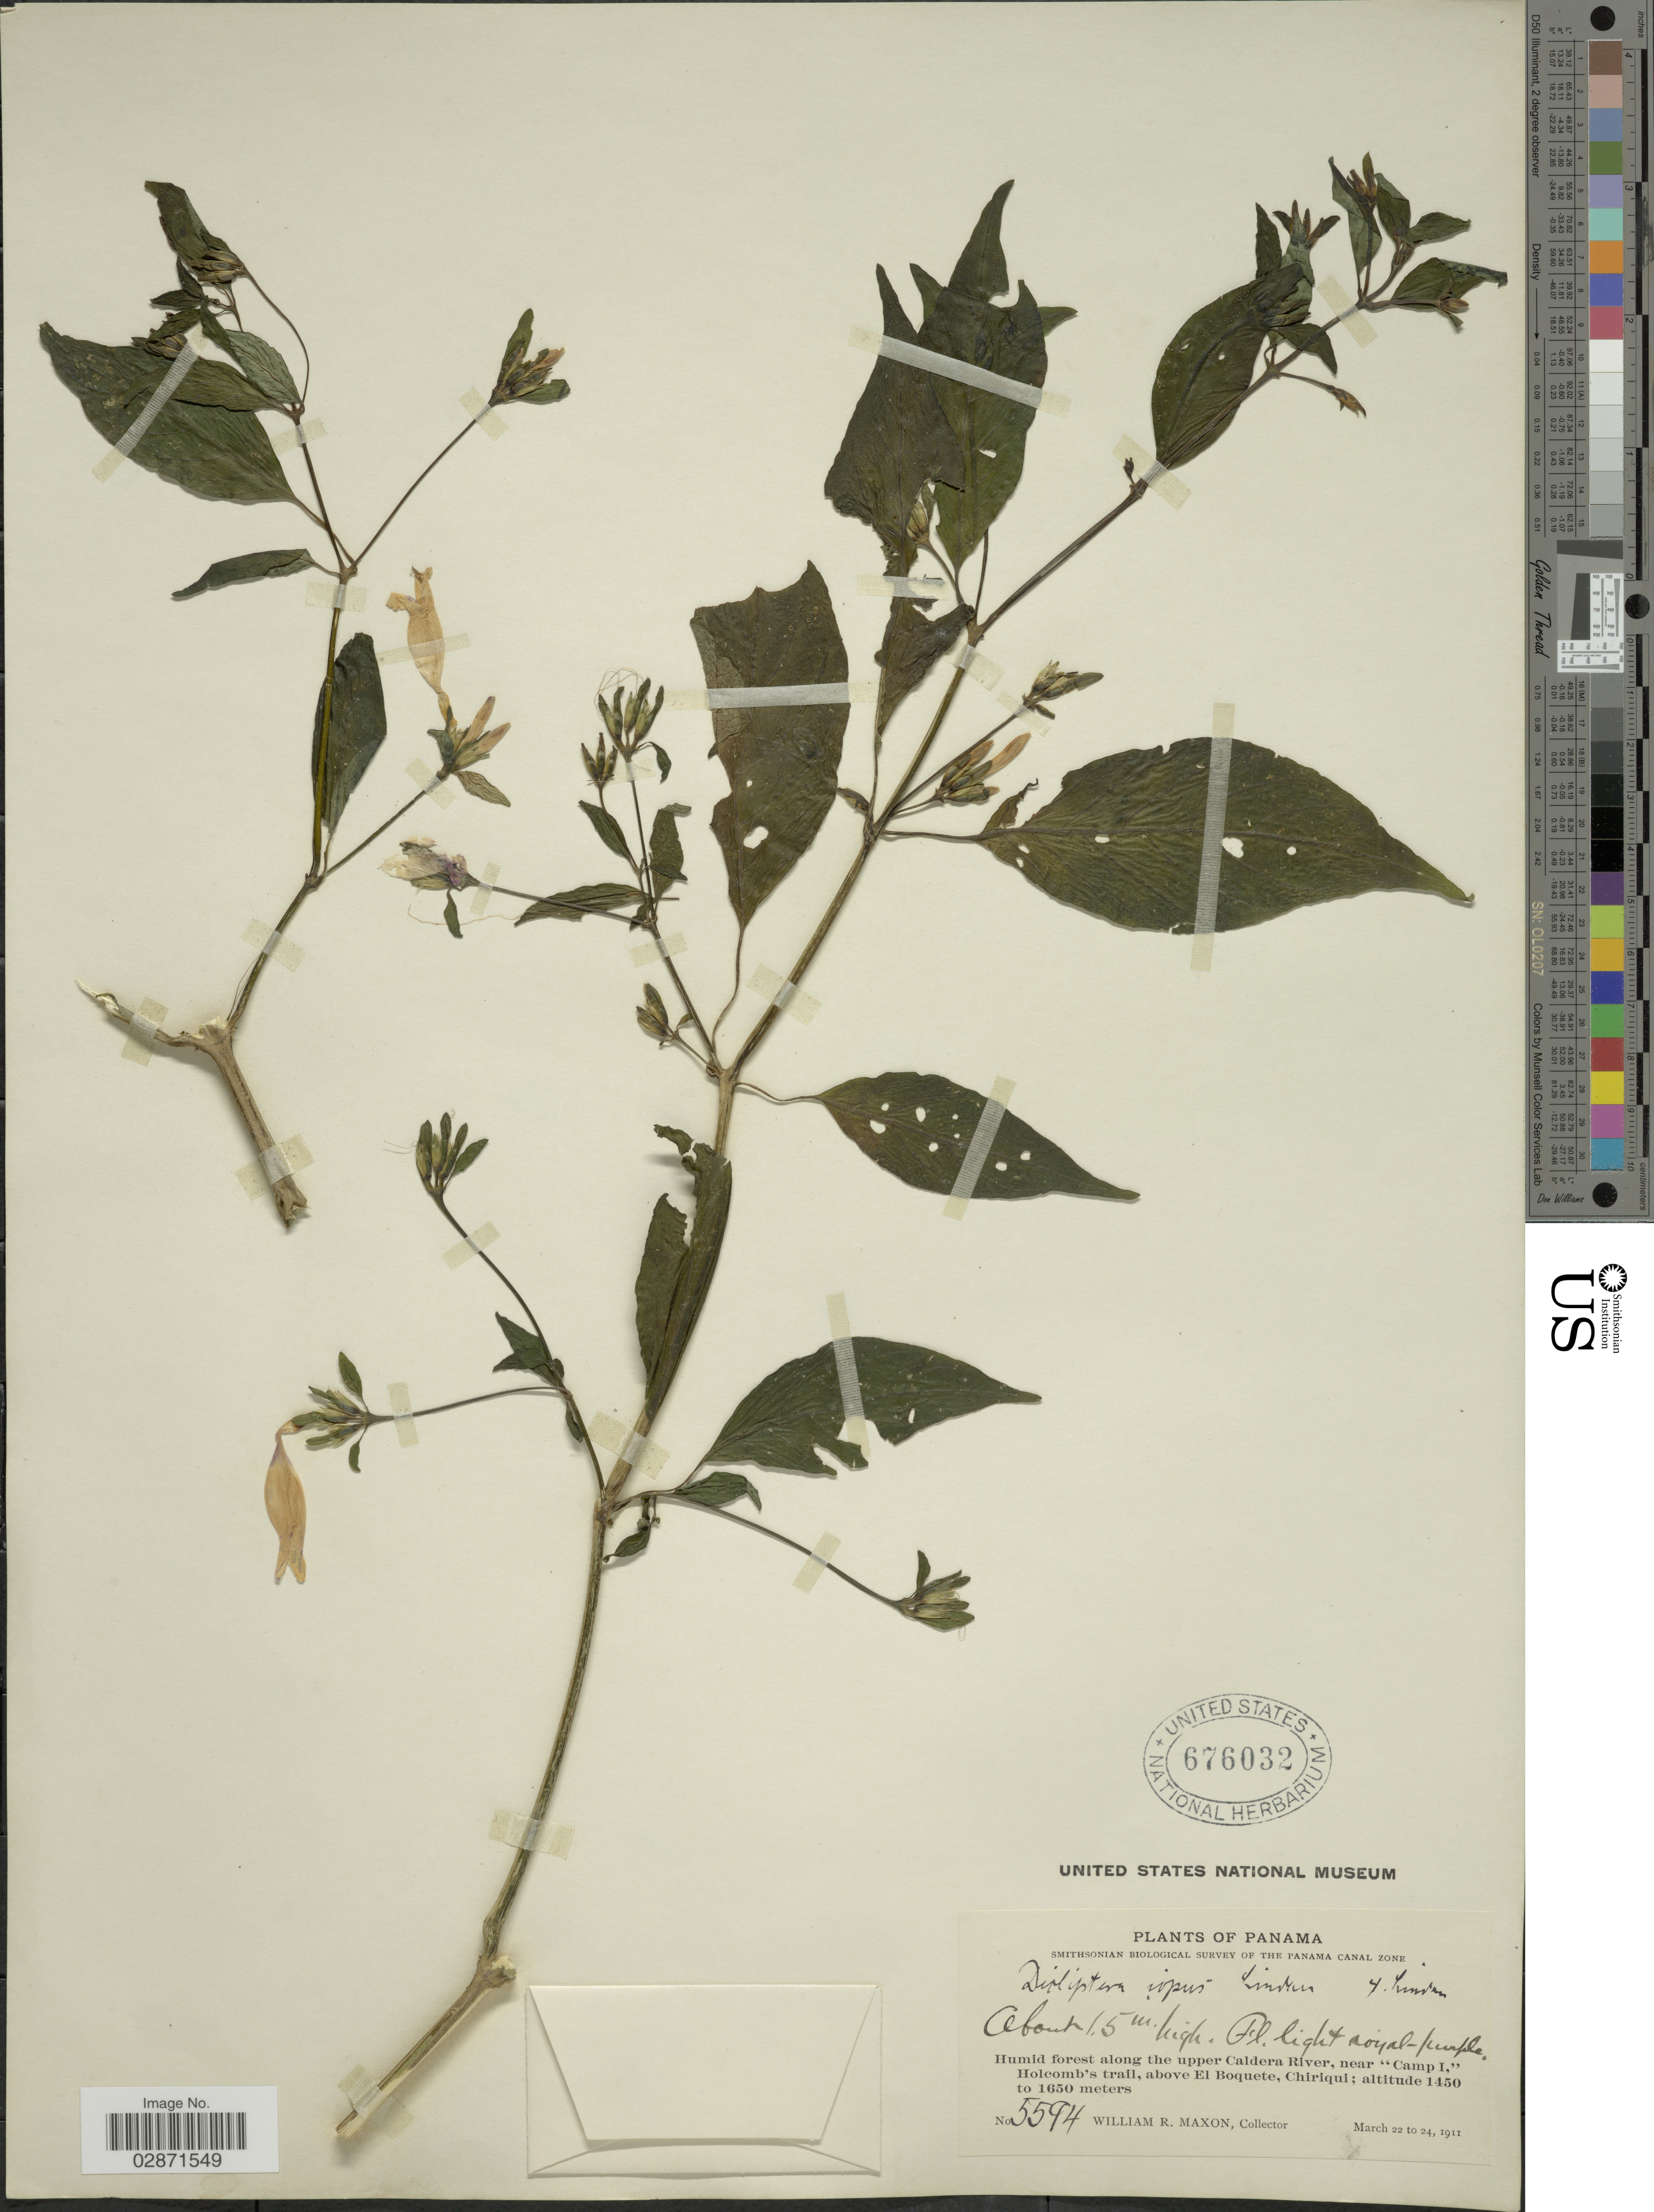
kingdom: Plantae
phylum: Tracheophyta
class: Magnoliopsida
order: Lamiales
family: Acanthaceae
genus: Dicliptera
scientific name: Dicliptera iopus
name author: Lindau in Pittier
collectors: W. R. Maxon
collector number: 5594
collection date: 1911-03-22/1911-03-24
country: Panama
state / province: Chiriqui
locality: Humid forest along the upper Caldera River, near "Camp I", Holcomb's trail, above El Boquete, Chiriqui.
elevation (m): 1450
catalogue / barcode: US 676032